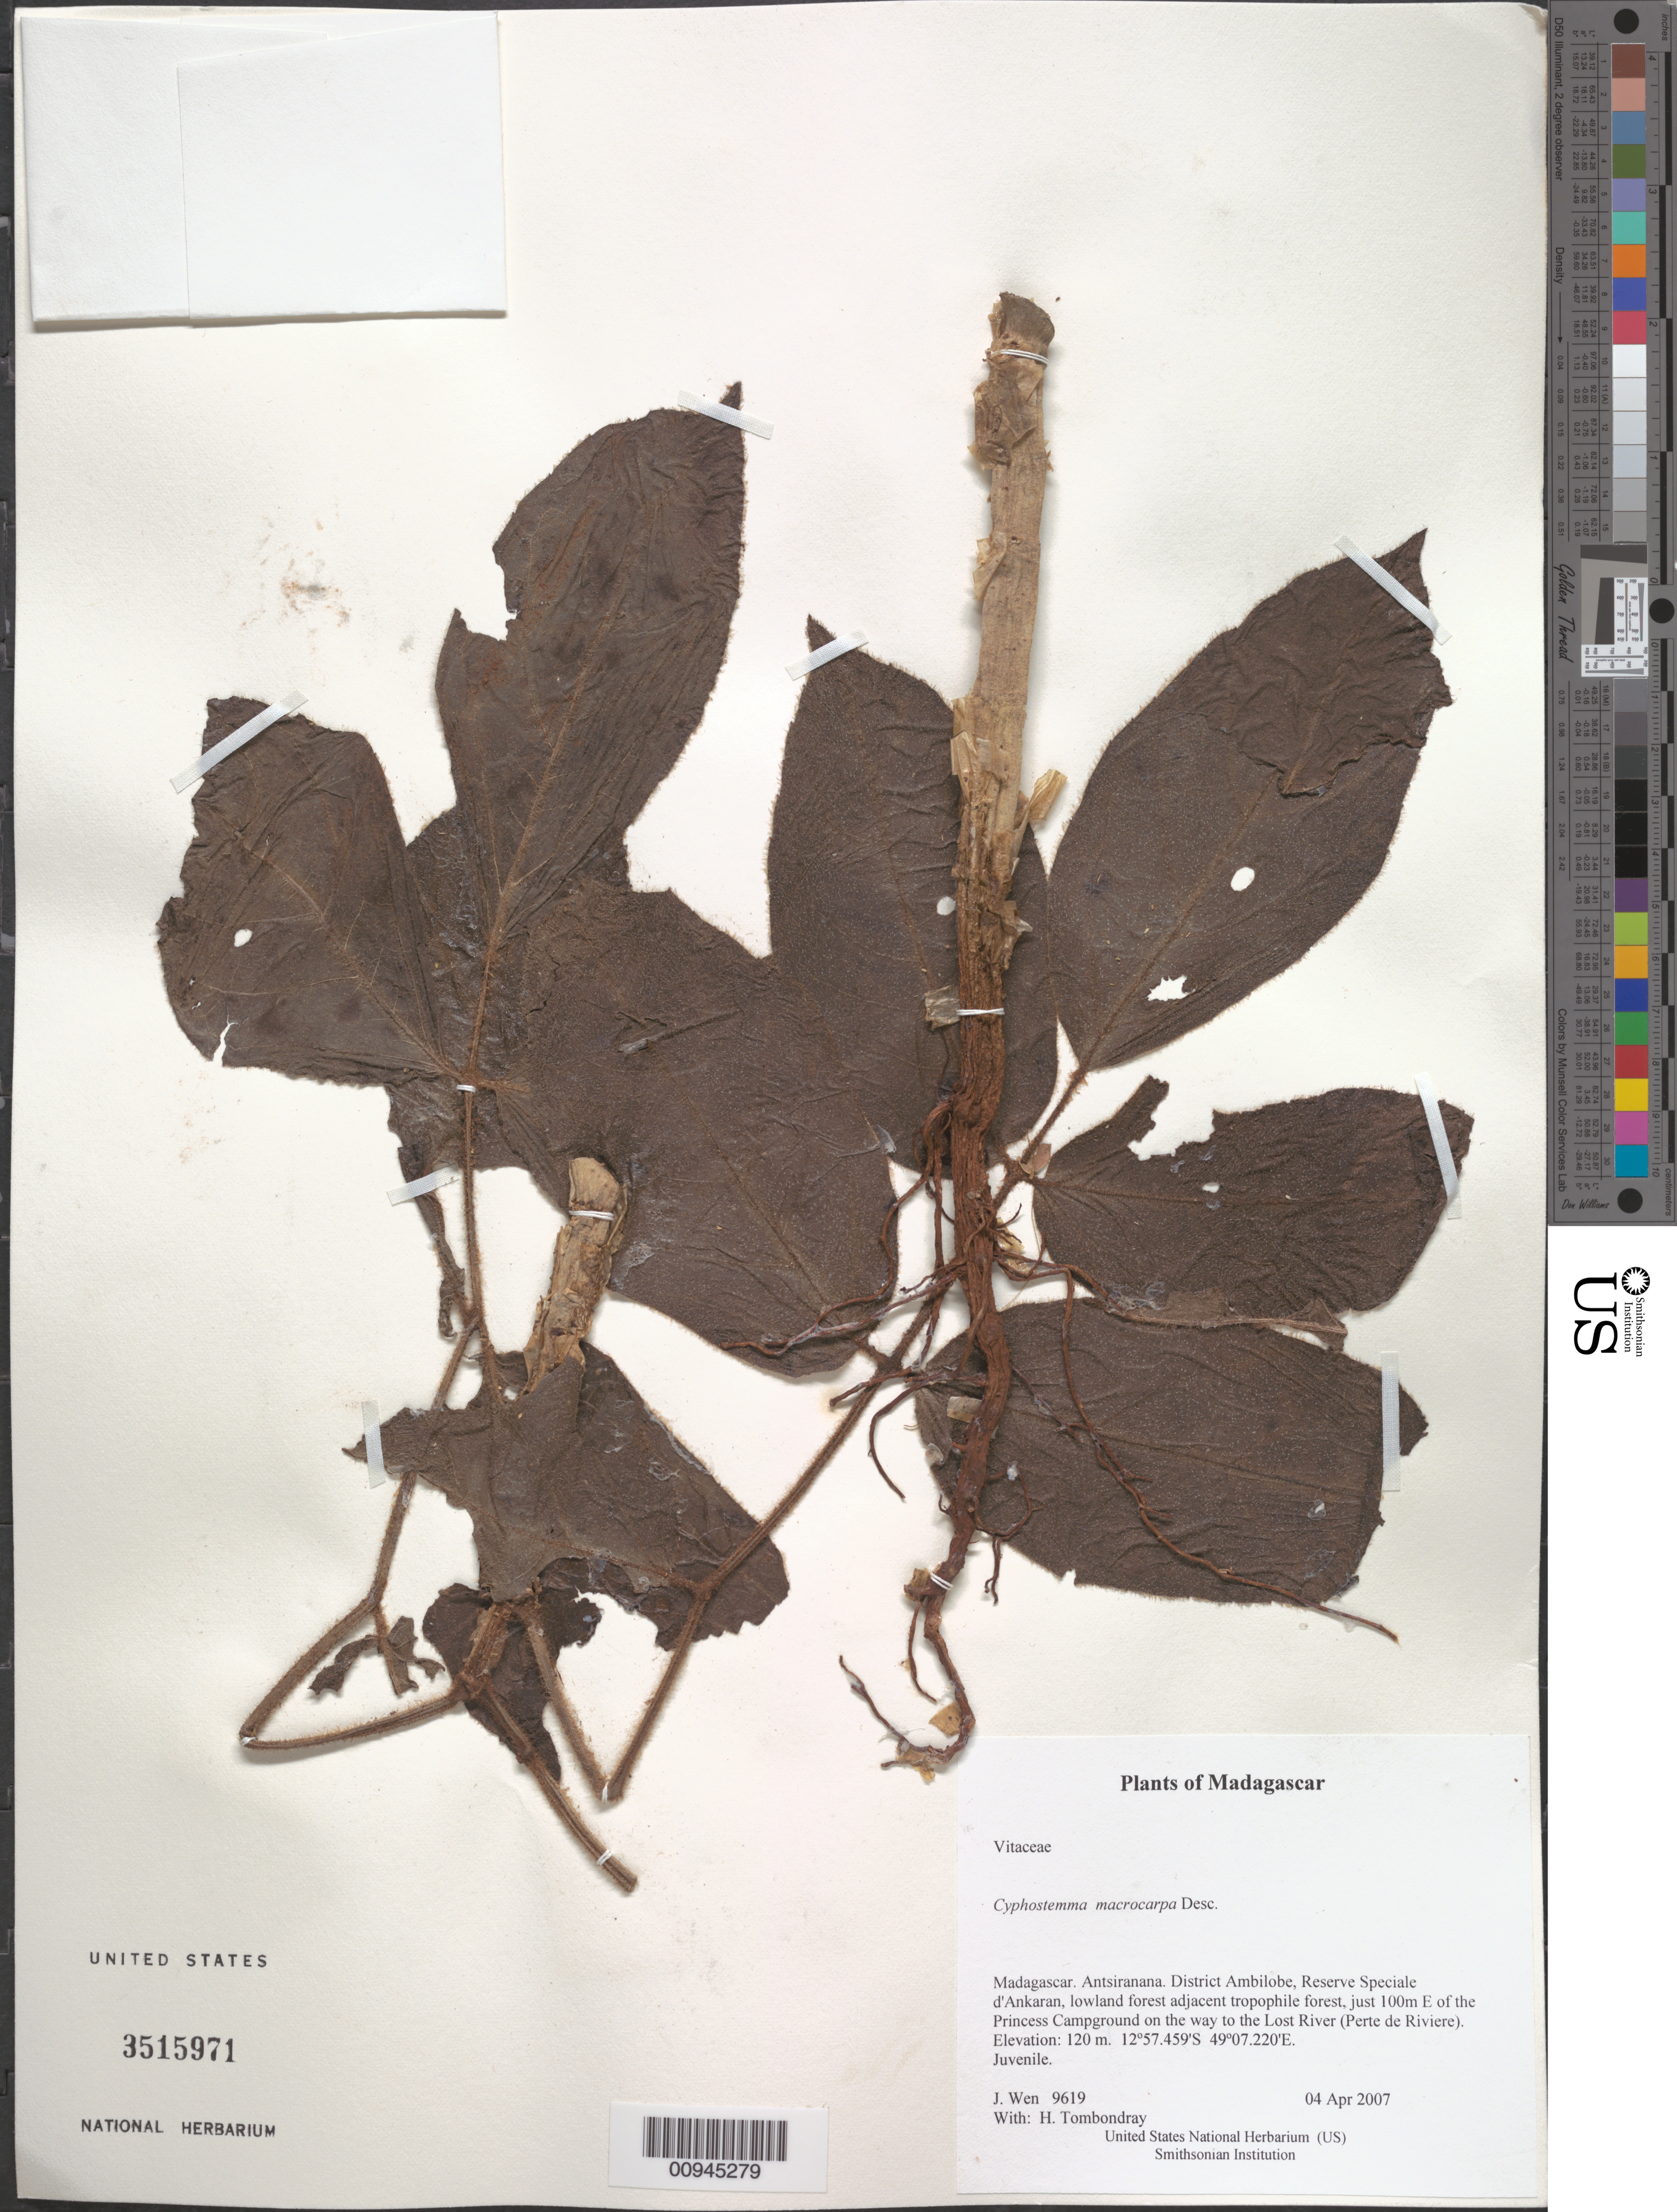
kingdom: Plantae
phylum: Tracheophyta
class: Magnoliopsida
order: Vitales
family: Vitaceae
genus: Cyphostemma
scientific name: Cyphostemma macrocarpa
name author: Desc.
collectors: J. Wen & H. Tombondray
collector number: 9619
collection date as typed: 04 Apr 2007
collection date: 2007-04-04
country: Madagascar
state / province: Diana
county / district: Ambilobe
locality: District Ambilobe, Reserve Speciale d'Ankaran, lowland forest adjacent tropophile forest, just 100m E of the Princess Campground on the way to the Lost River (Perte de Riviere).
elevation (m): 120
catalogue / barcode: US 3515971